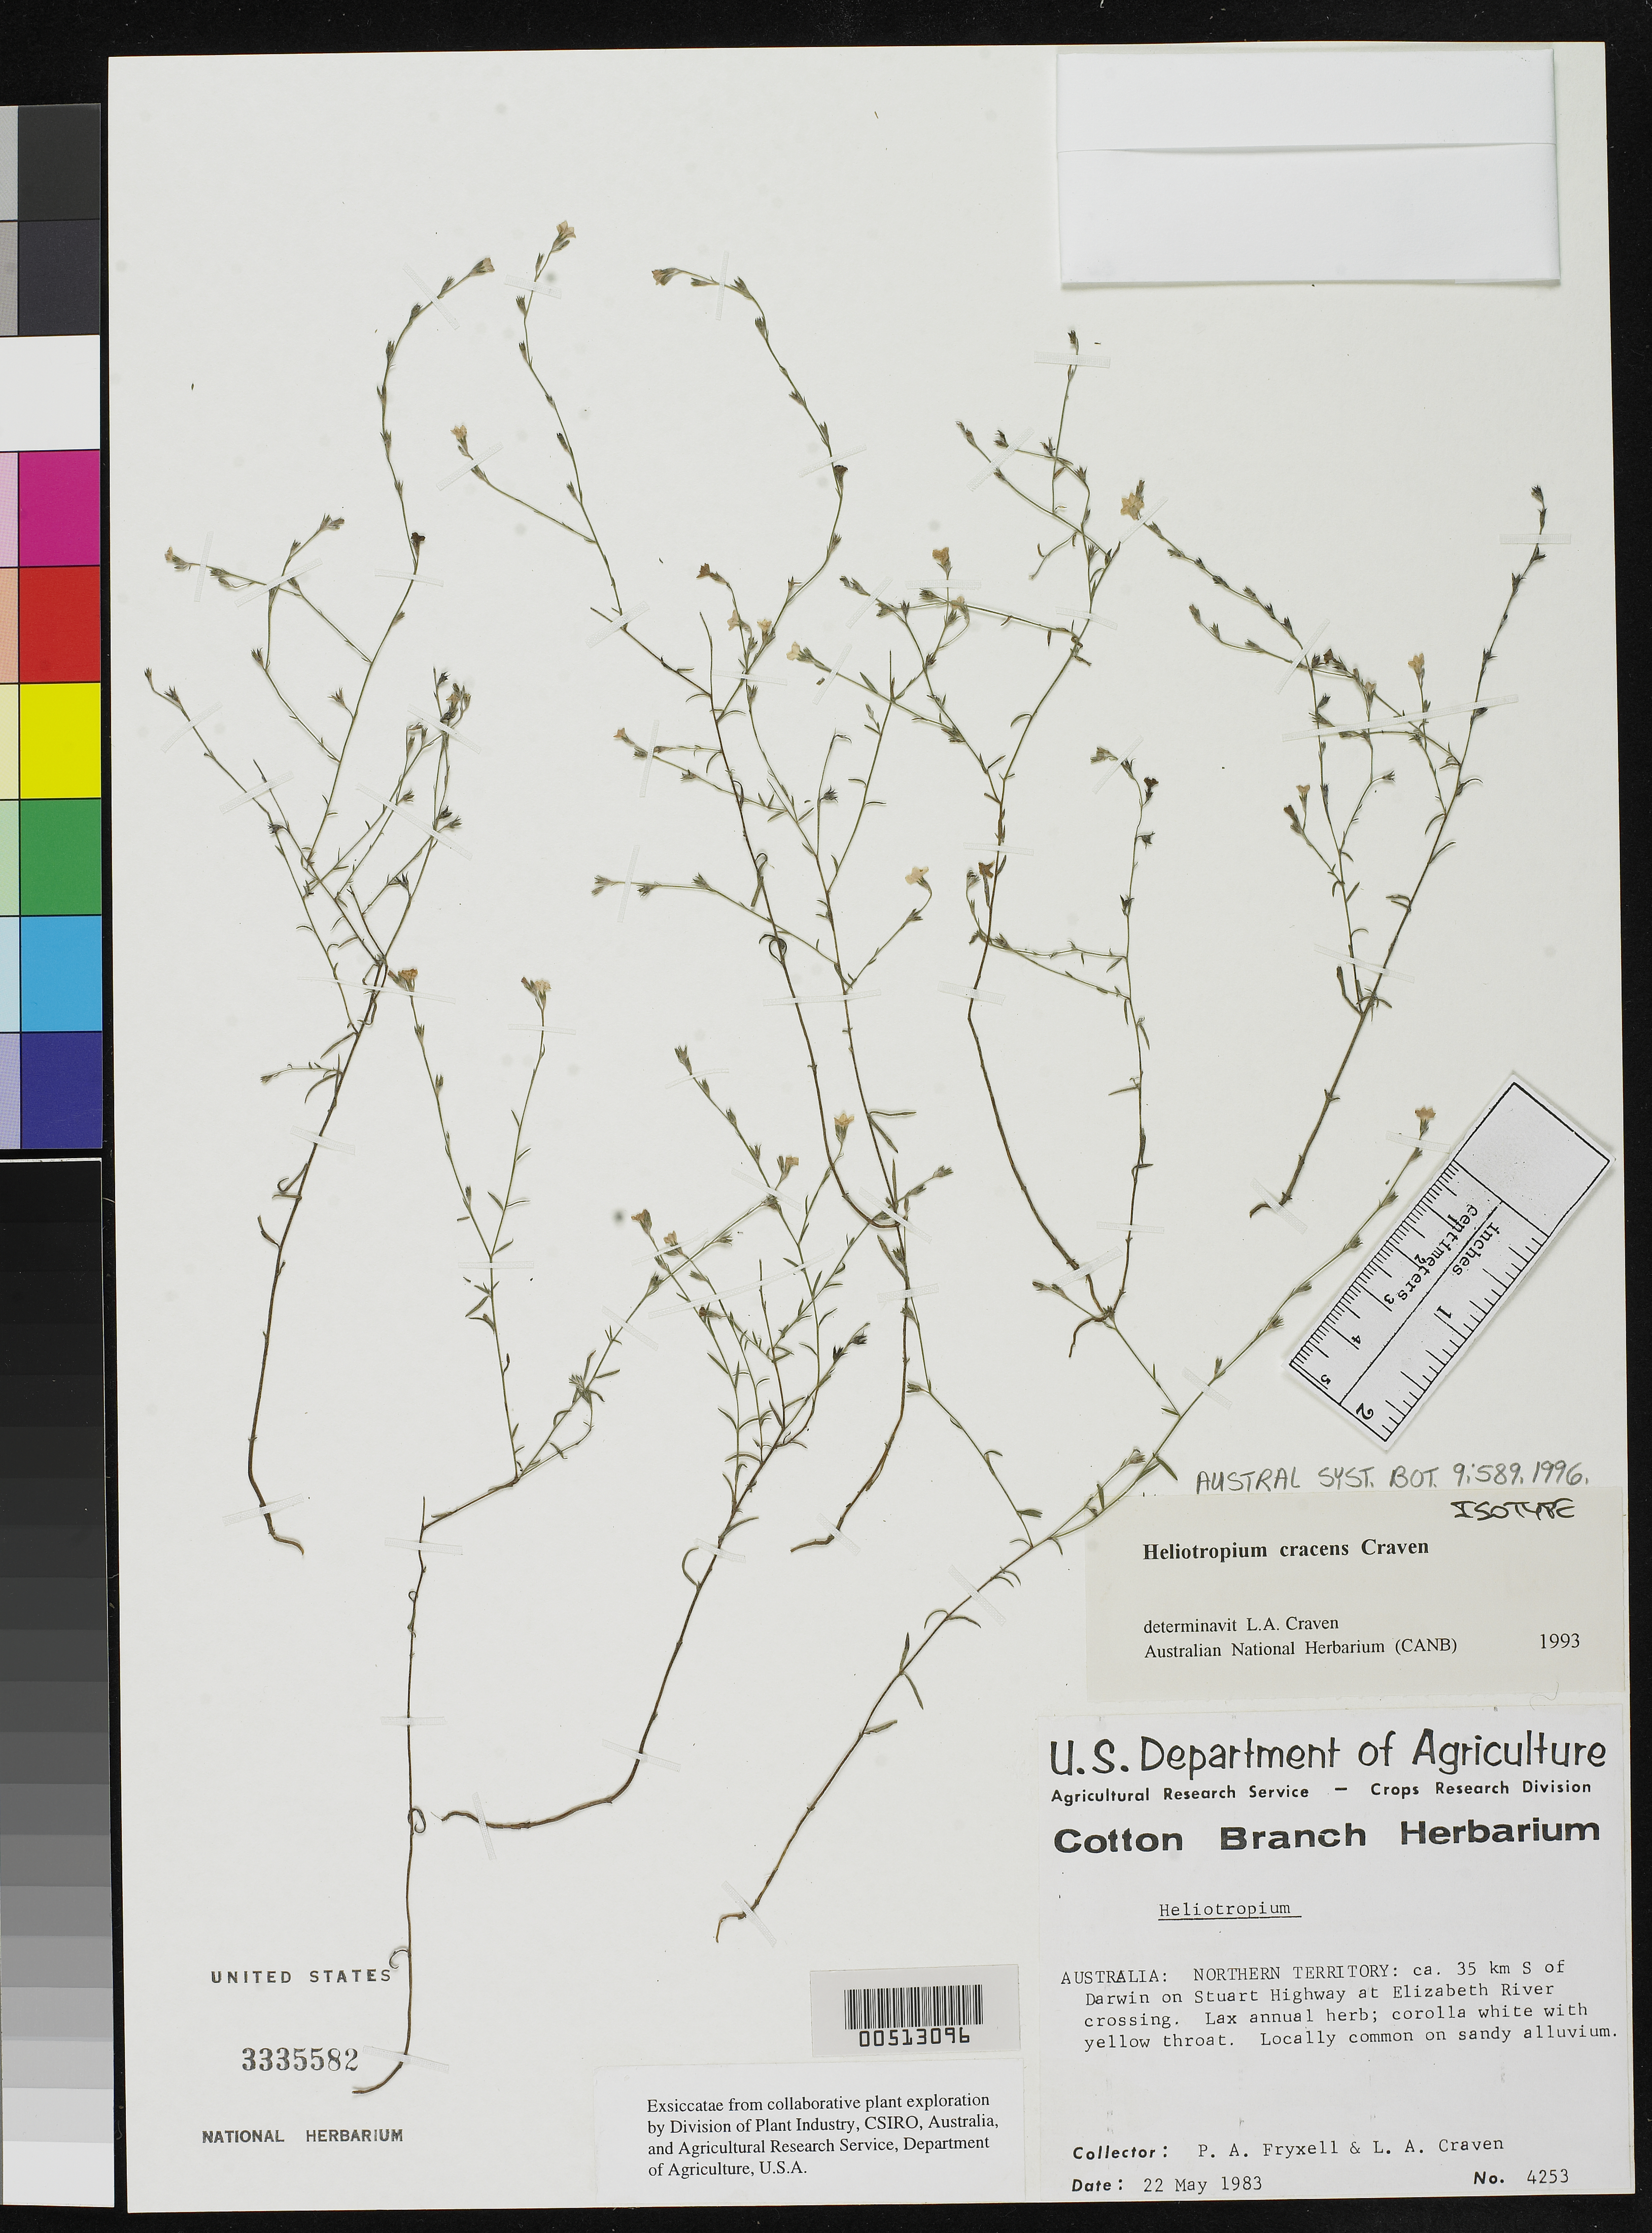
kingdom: Plantae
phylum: Tracheophyta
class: Magnoliopsida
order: Boraginales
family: Heliotropiaceae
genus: Heliotropium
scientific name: Heliotropium cracens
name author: Craven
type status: Isotype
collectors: P. A. Fryxell & L. A. Craven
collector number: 4253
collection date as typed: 22 May 1983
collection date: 1983-05-22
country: Australia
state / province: Northern Territory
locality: Ca. 35 km S of Darwin on Stuart Highway at Elizbeth River Crossing.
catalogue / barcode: US 3335582